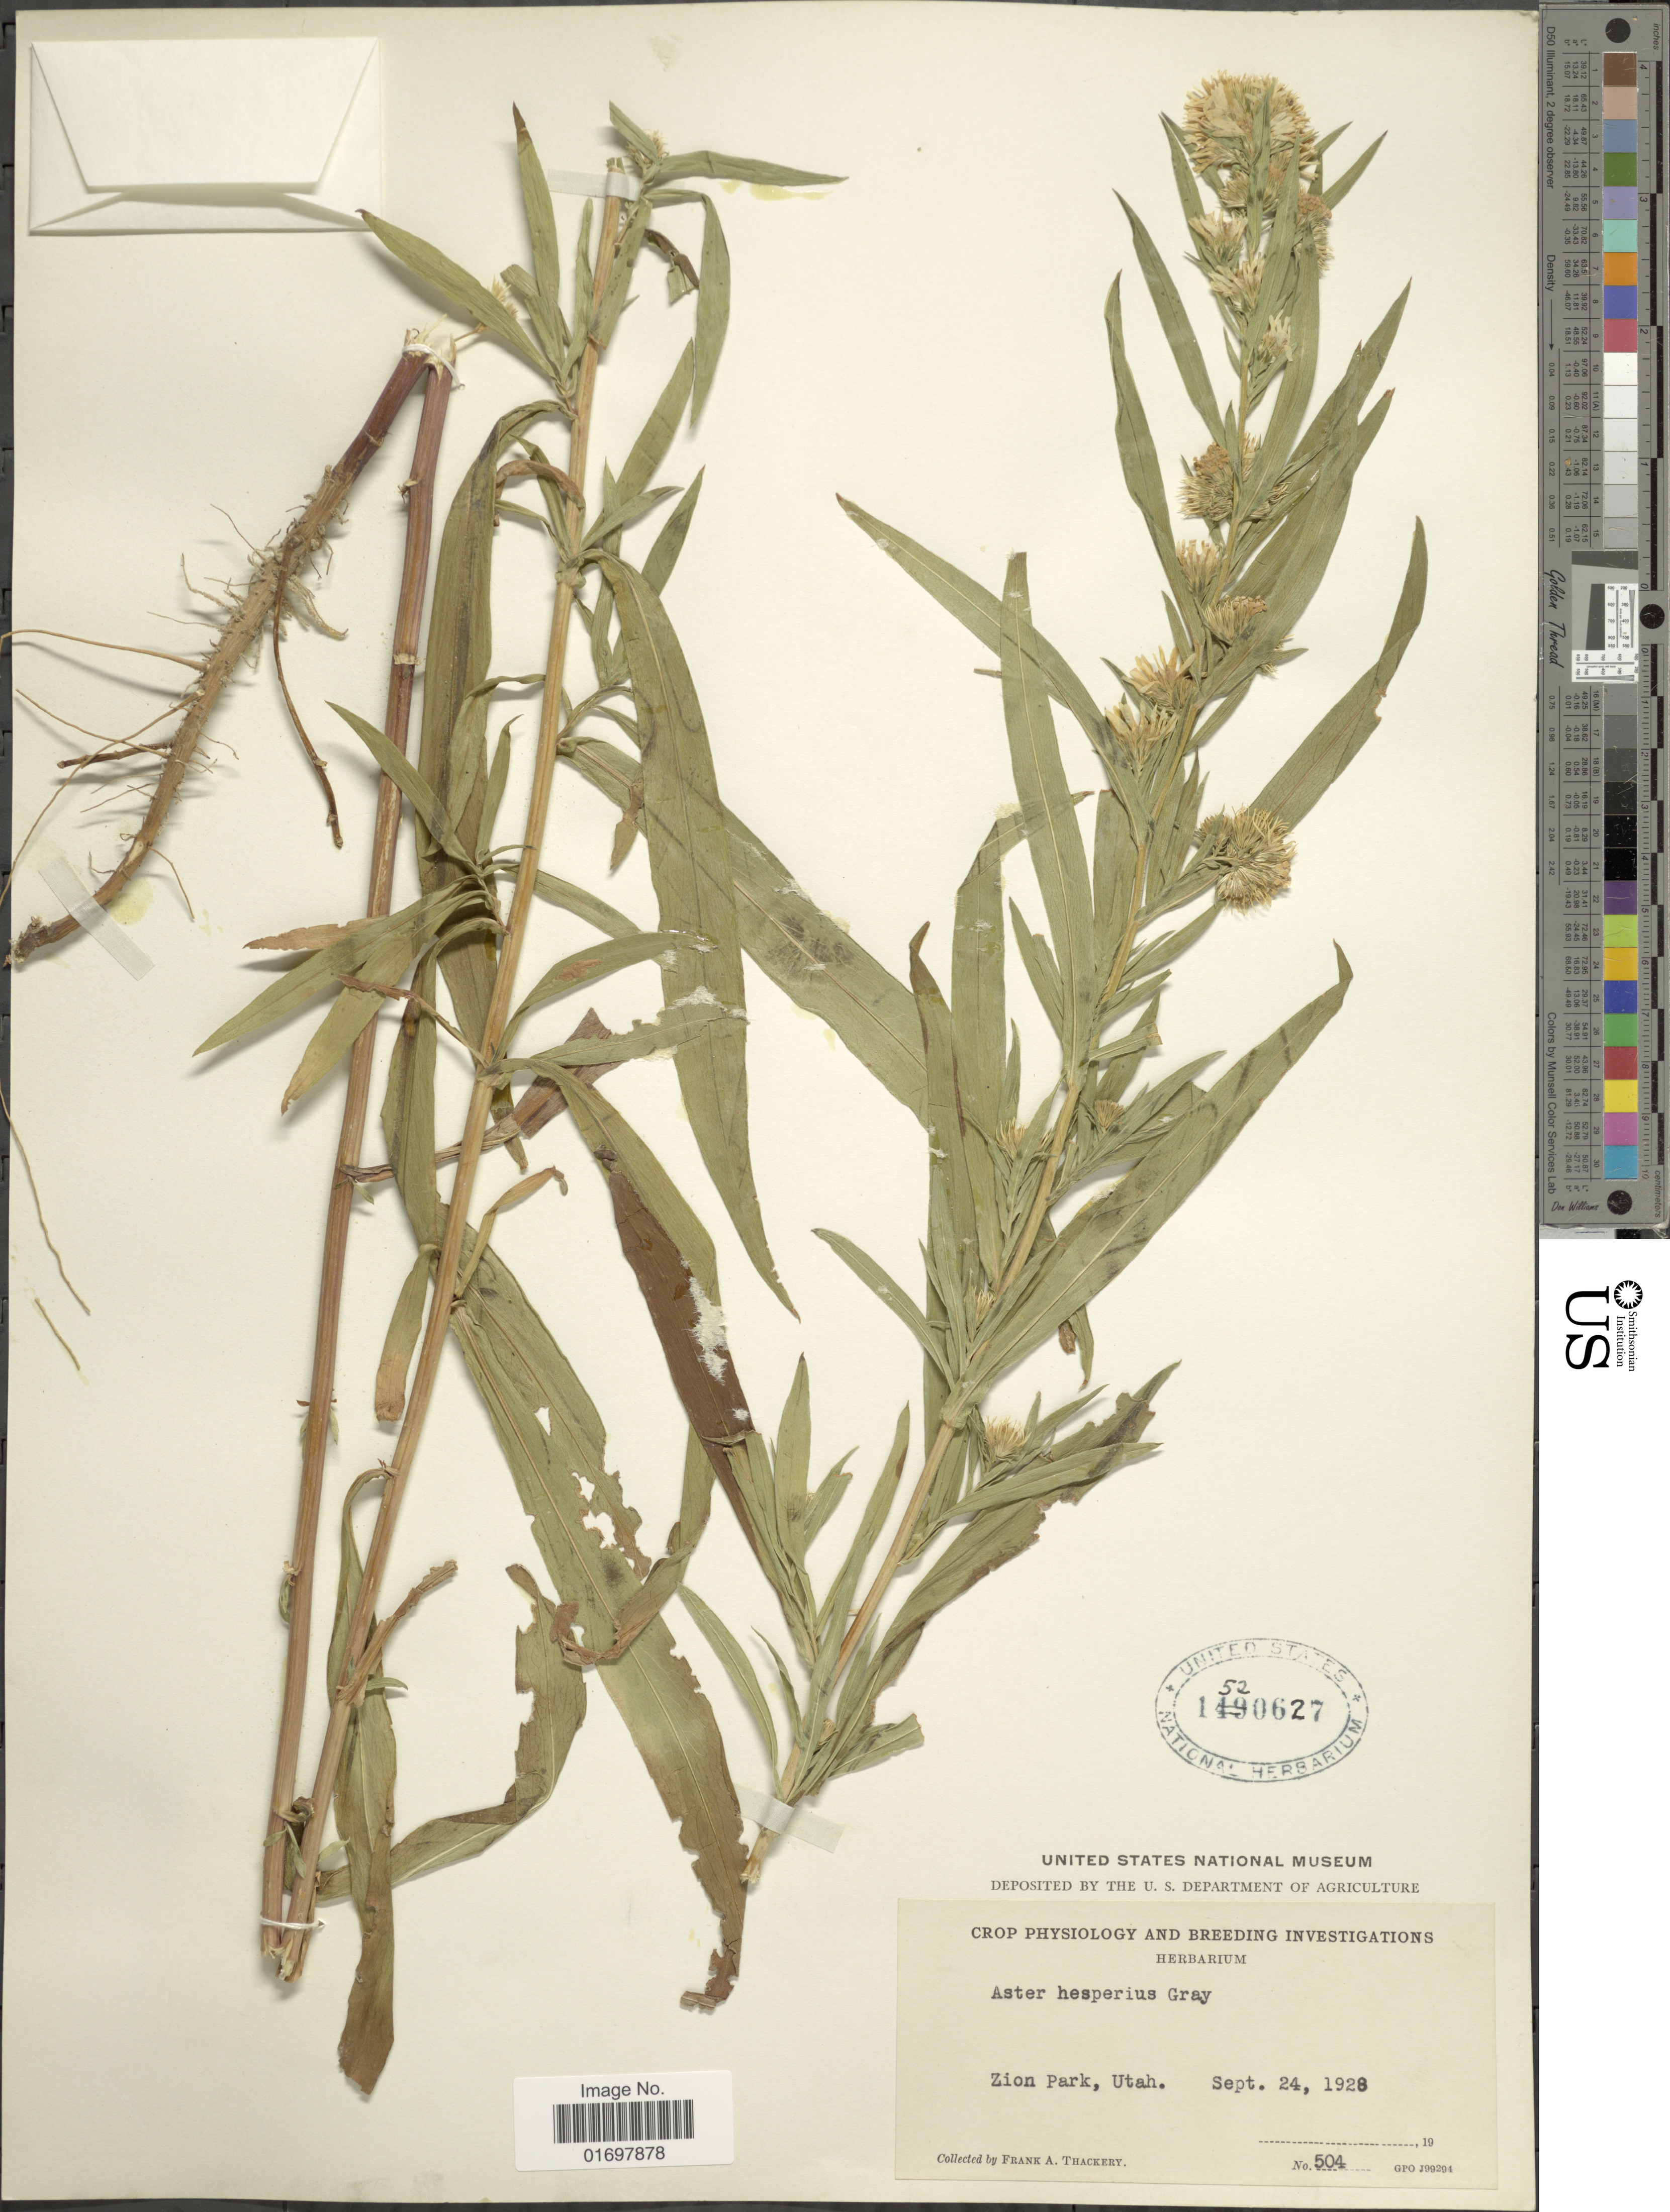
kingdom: Plantae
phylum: Tracheophyta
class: Magnoliopsida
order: Asterales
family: Asteraceae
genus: Symphyotrichum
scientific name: Symphyotrichum lanceolatum var. hesperium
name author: (A. Gray) G.L. Nesom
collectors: F. Thackery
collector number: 504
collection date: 1928-09-24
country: United States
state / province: Utah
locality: Zion Park, Utah.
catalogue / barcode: US 1520627